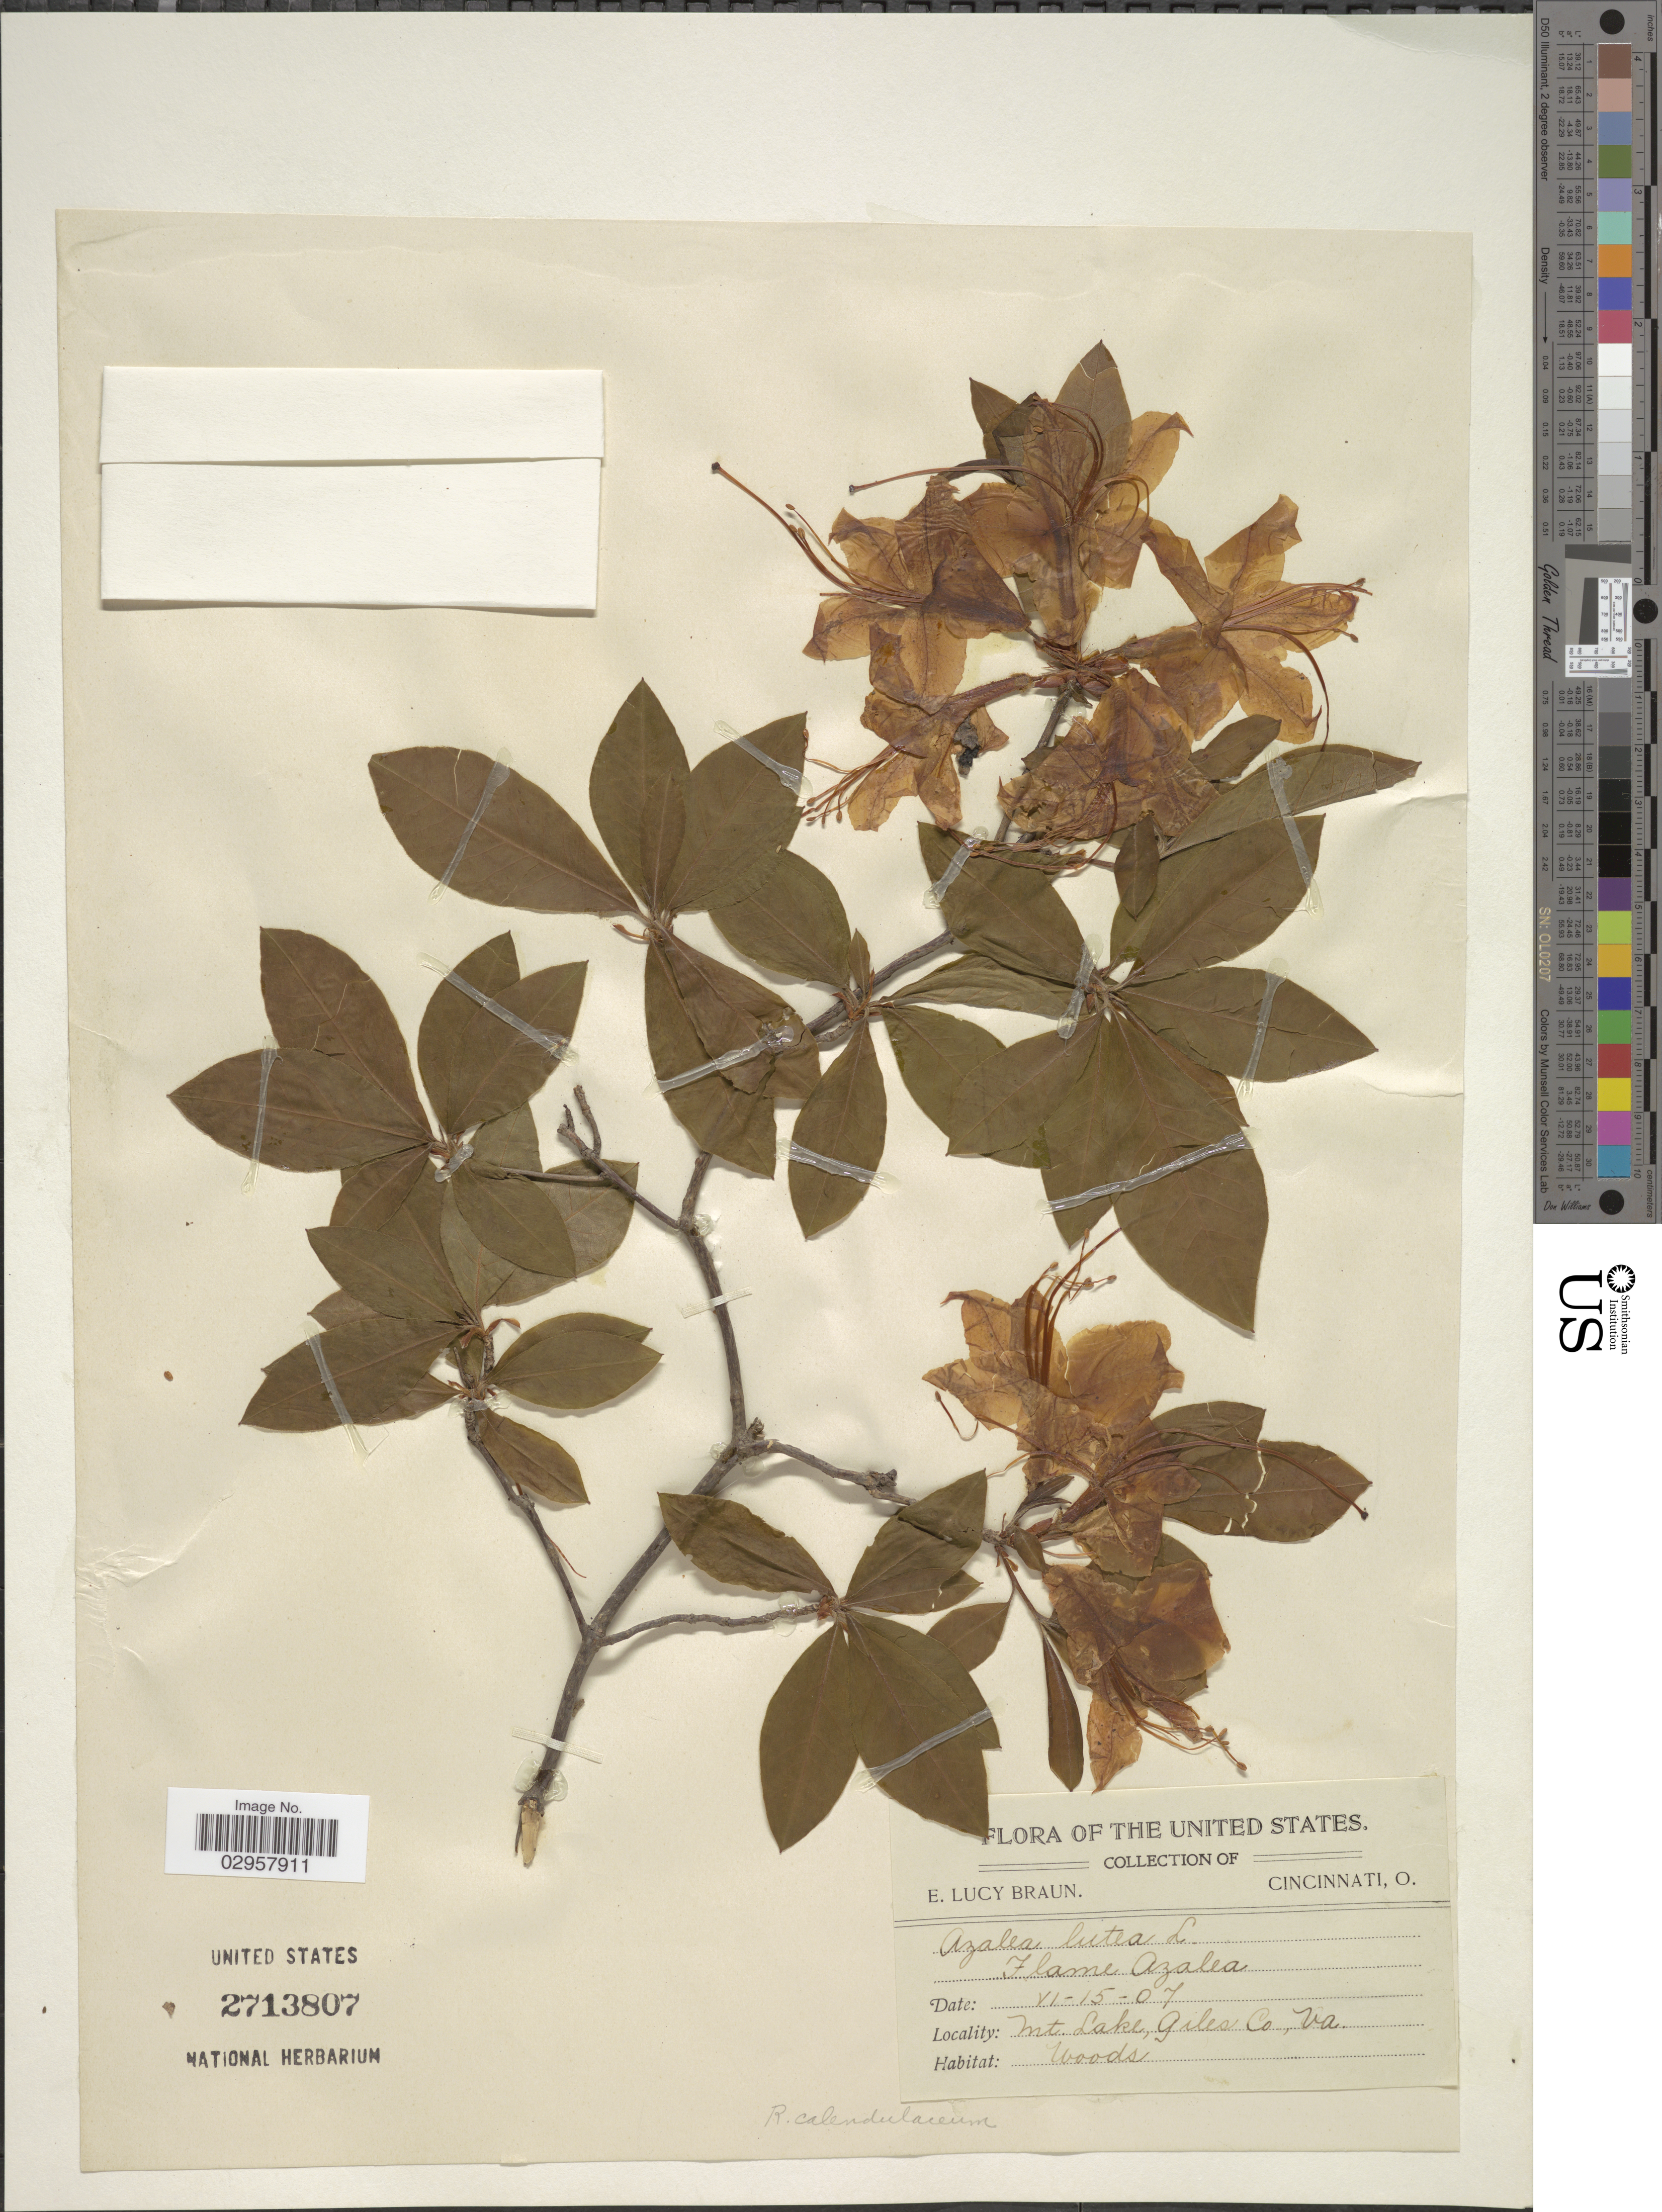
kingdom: Plantae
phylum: Tracheophyta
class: Magnoliopsida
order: Ericales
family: Ericaceae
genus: Rhododendron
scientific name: Rhododendron calendulaceum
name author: (Michx.) Torr.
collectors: E. L. Braun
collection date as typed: Transcribed d/m/y: 15/6/7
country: United States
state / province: Virginia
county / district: Giles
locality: Mt Lake, Giles Co.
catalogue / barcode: US 2713807